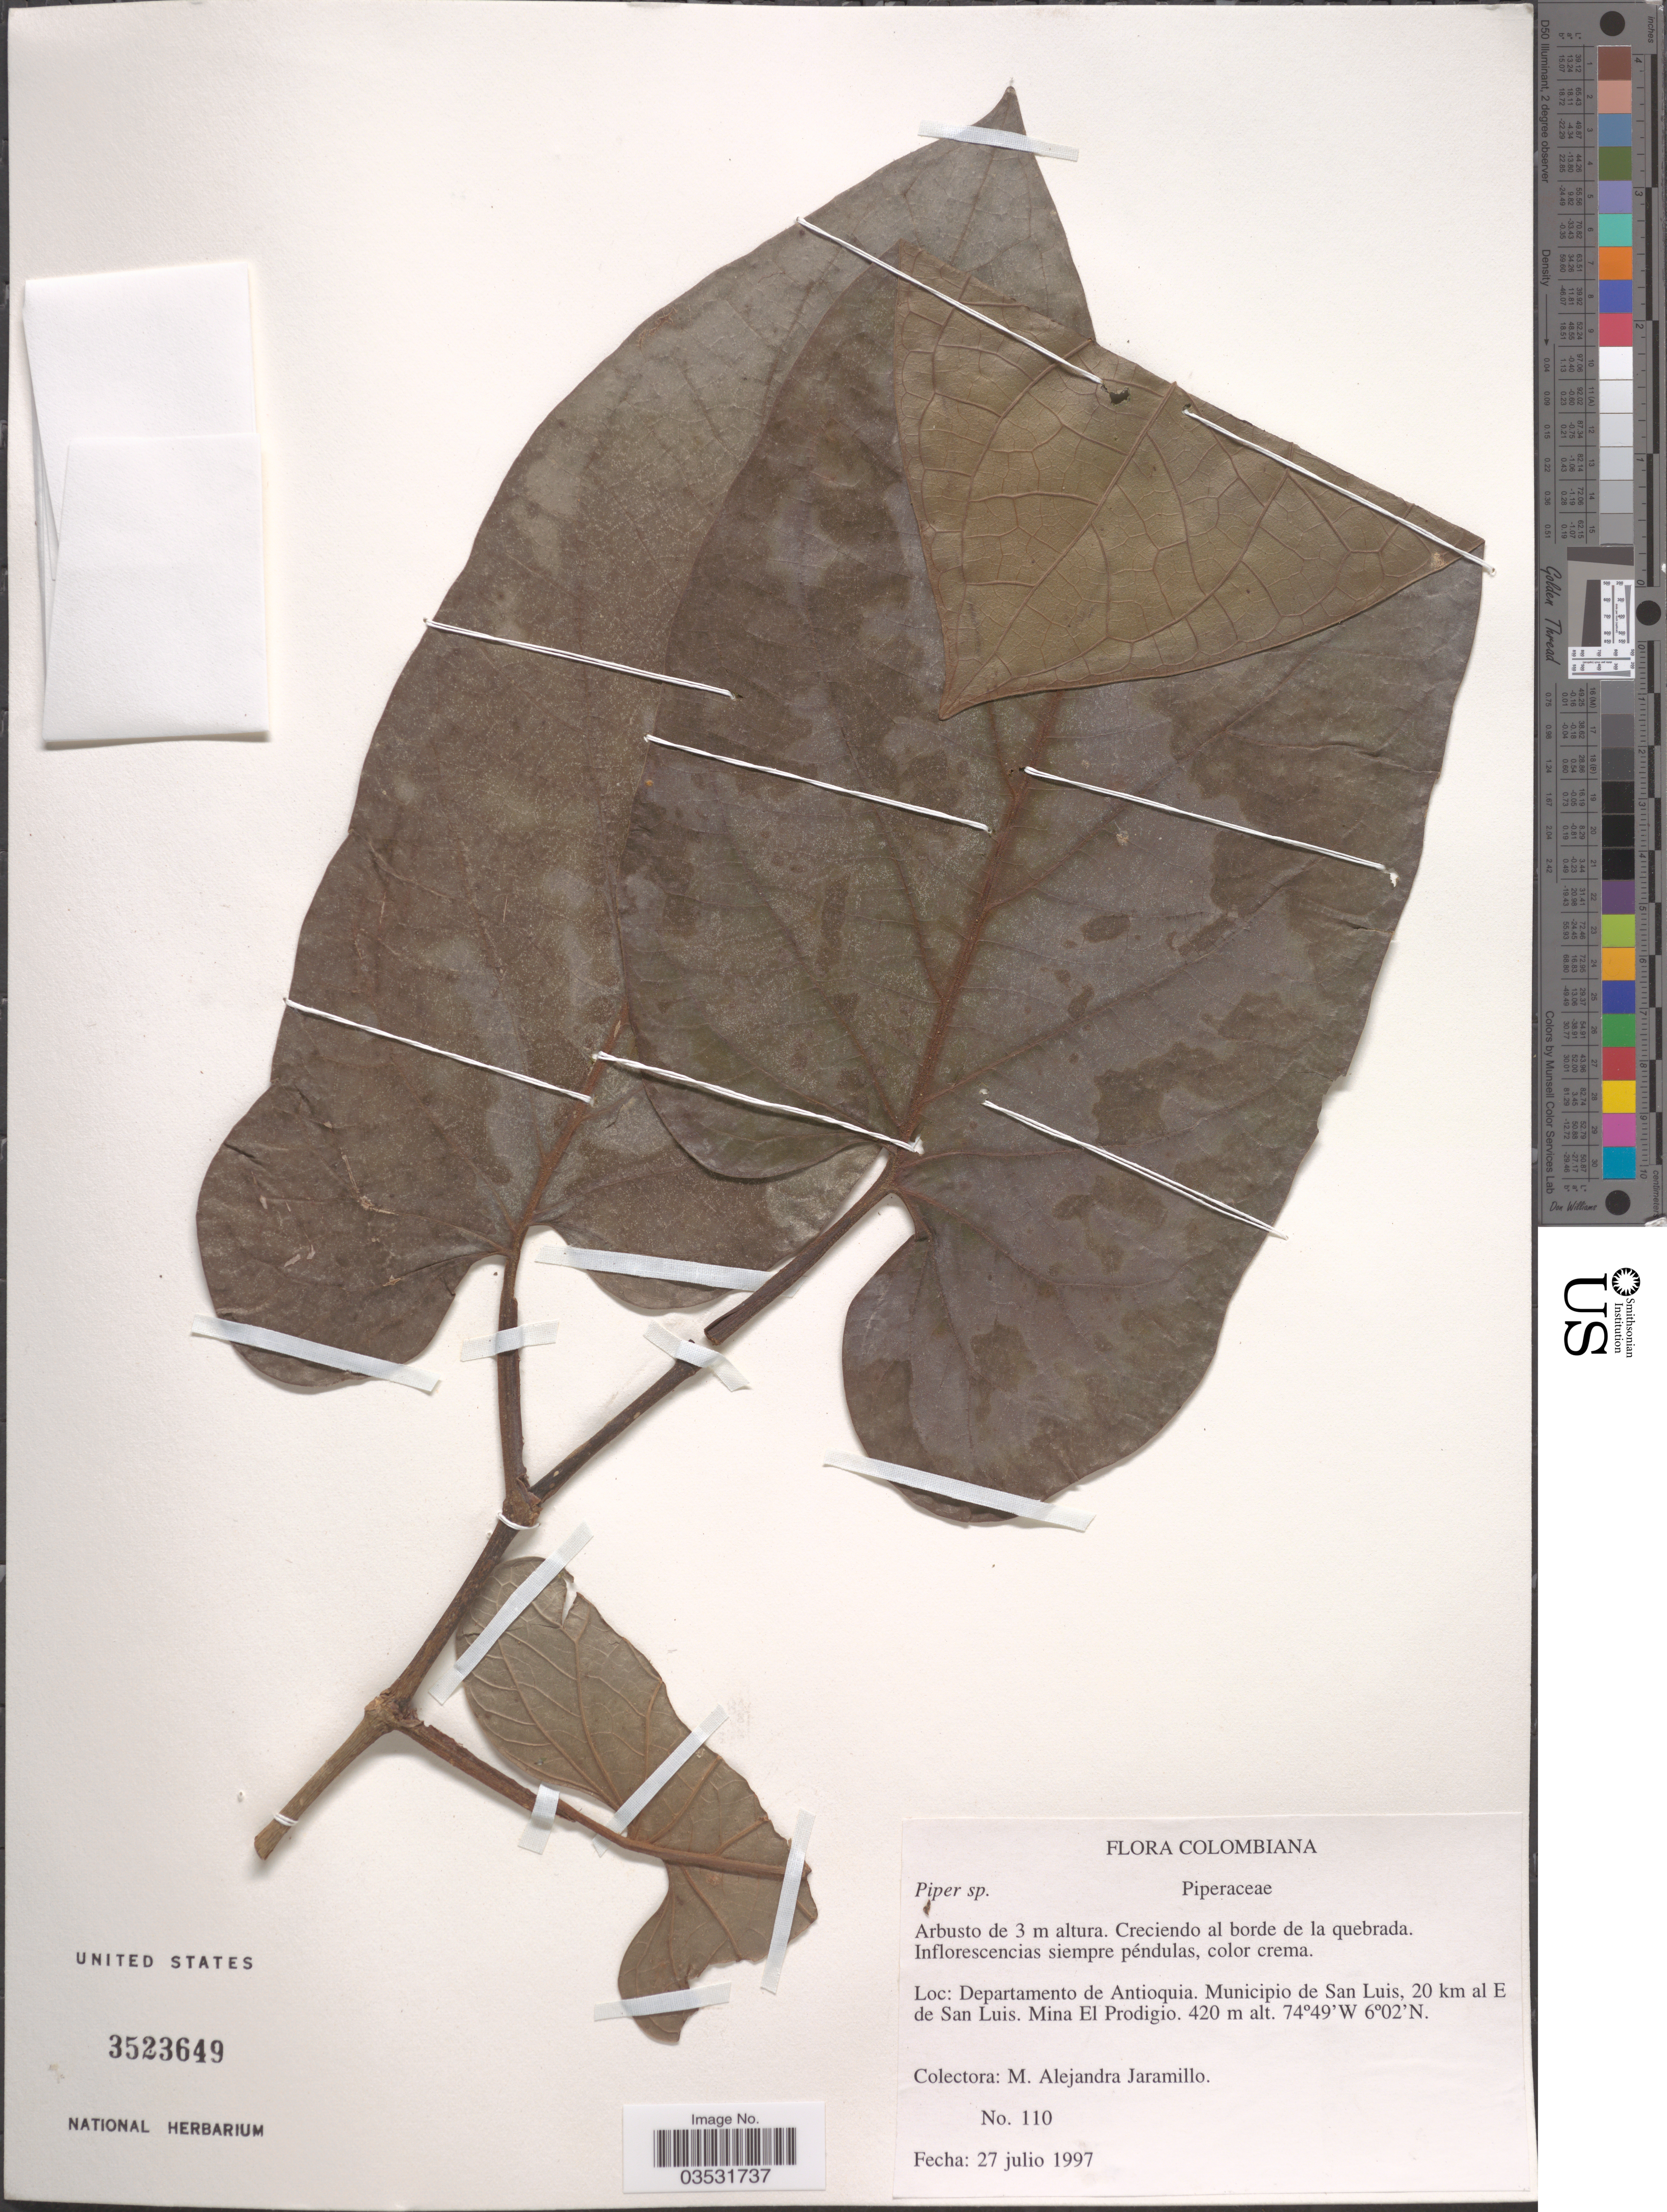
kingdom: Plantae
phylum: Tracheophyta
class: Magnoliopsida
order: Piperales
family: Piperaceae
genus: Piper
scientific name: Piper sp.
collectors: M. A. Jaramillo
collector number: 110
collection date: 1997-07-27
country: Colombia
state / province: Antioquia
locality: Departamento de Antioquia. Municipio de San Luis, 20 km al E de San Luis. Mina El Prodigio.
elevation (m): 420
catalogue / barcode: US 3523649